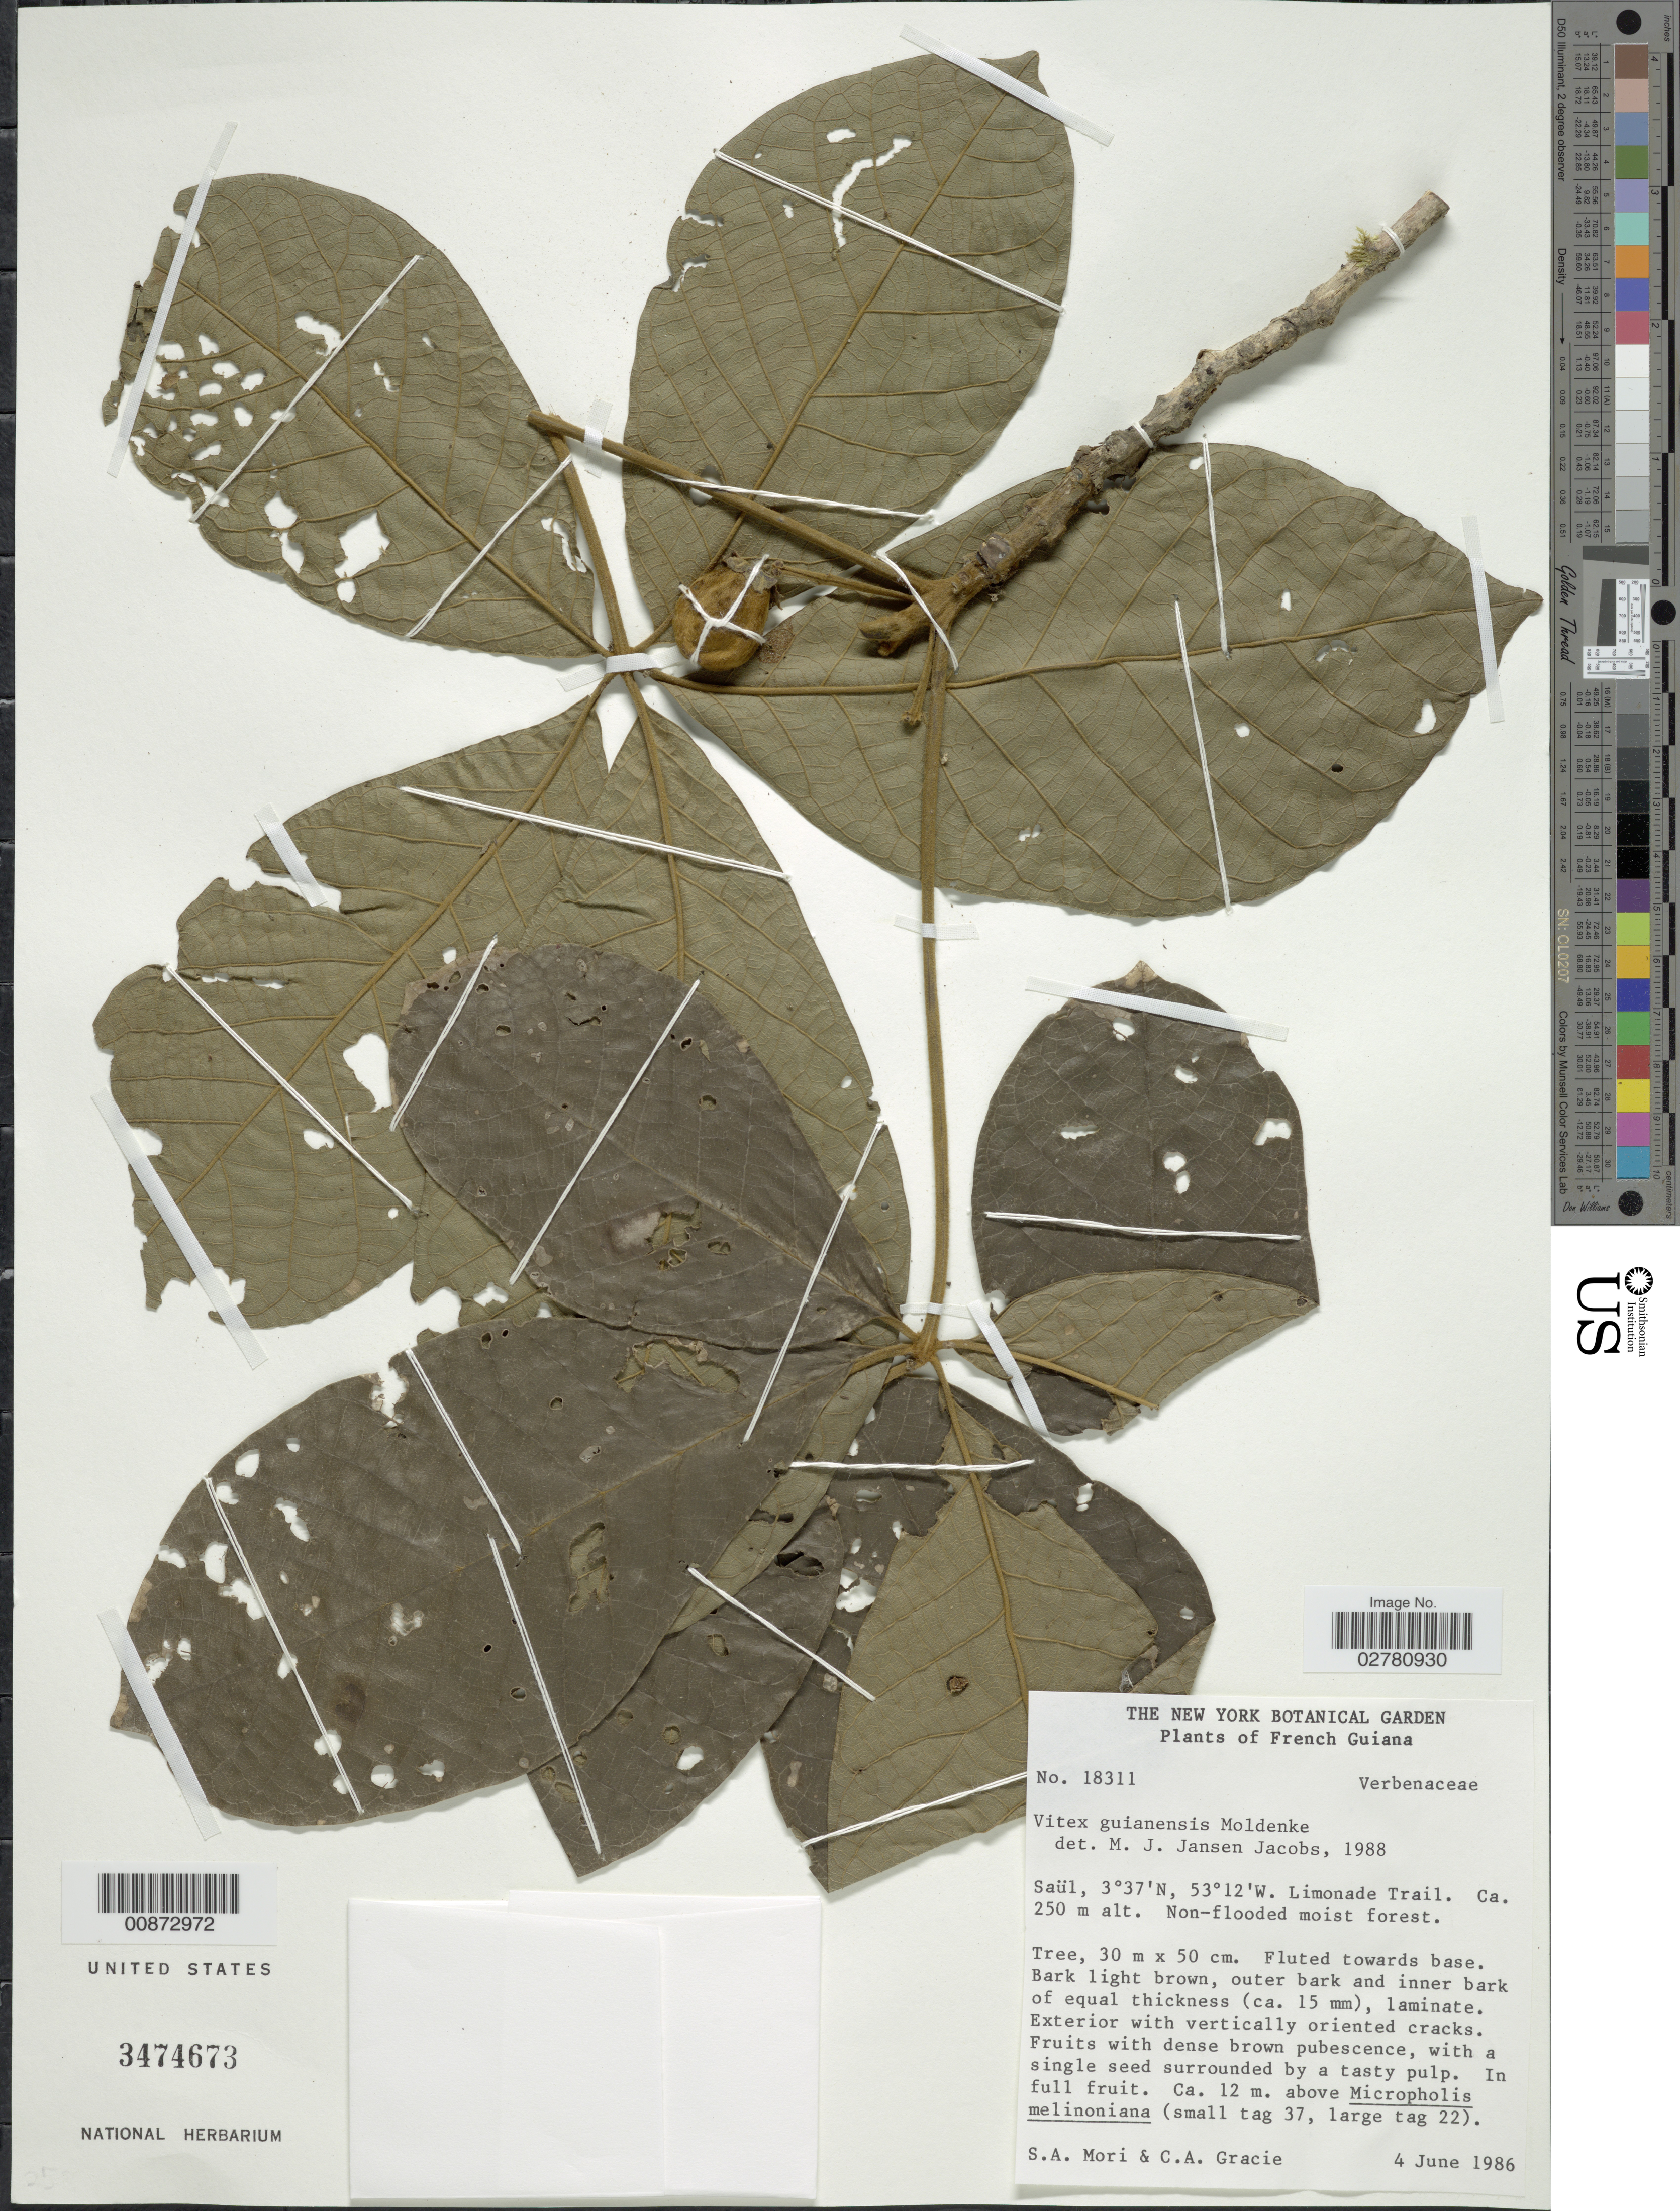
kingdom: Plantae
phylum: Tracheophyta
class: Magnoliopsida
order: Lamiales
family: Lamiaceae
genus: Vitex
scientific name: Vitex guianensis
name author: Moldenke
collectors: S. Mori & C. A. Gracie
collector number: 18311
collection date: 1986-06-04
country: French Guiana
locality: Saül. Limonade Trail.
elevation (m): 250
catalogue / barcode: US 3474673